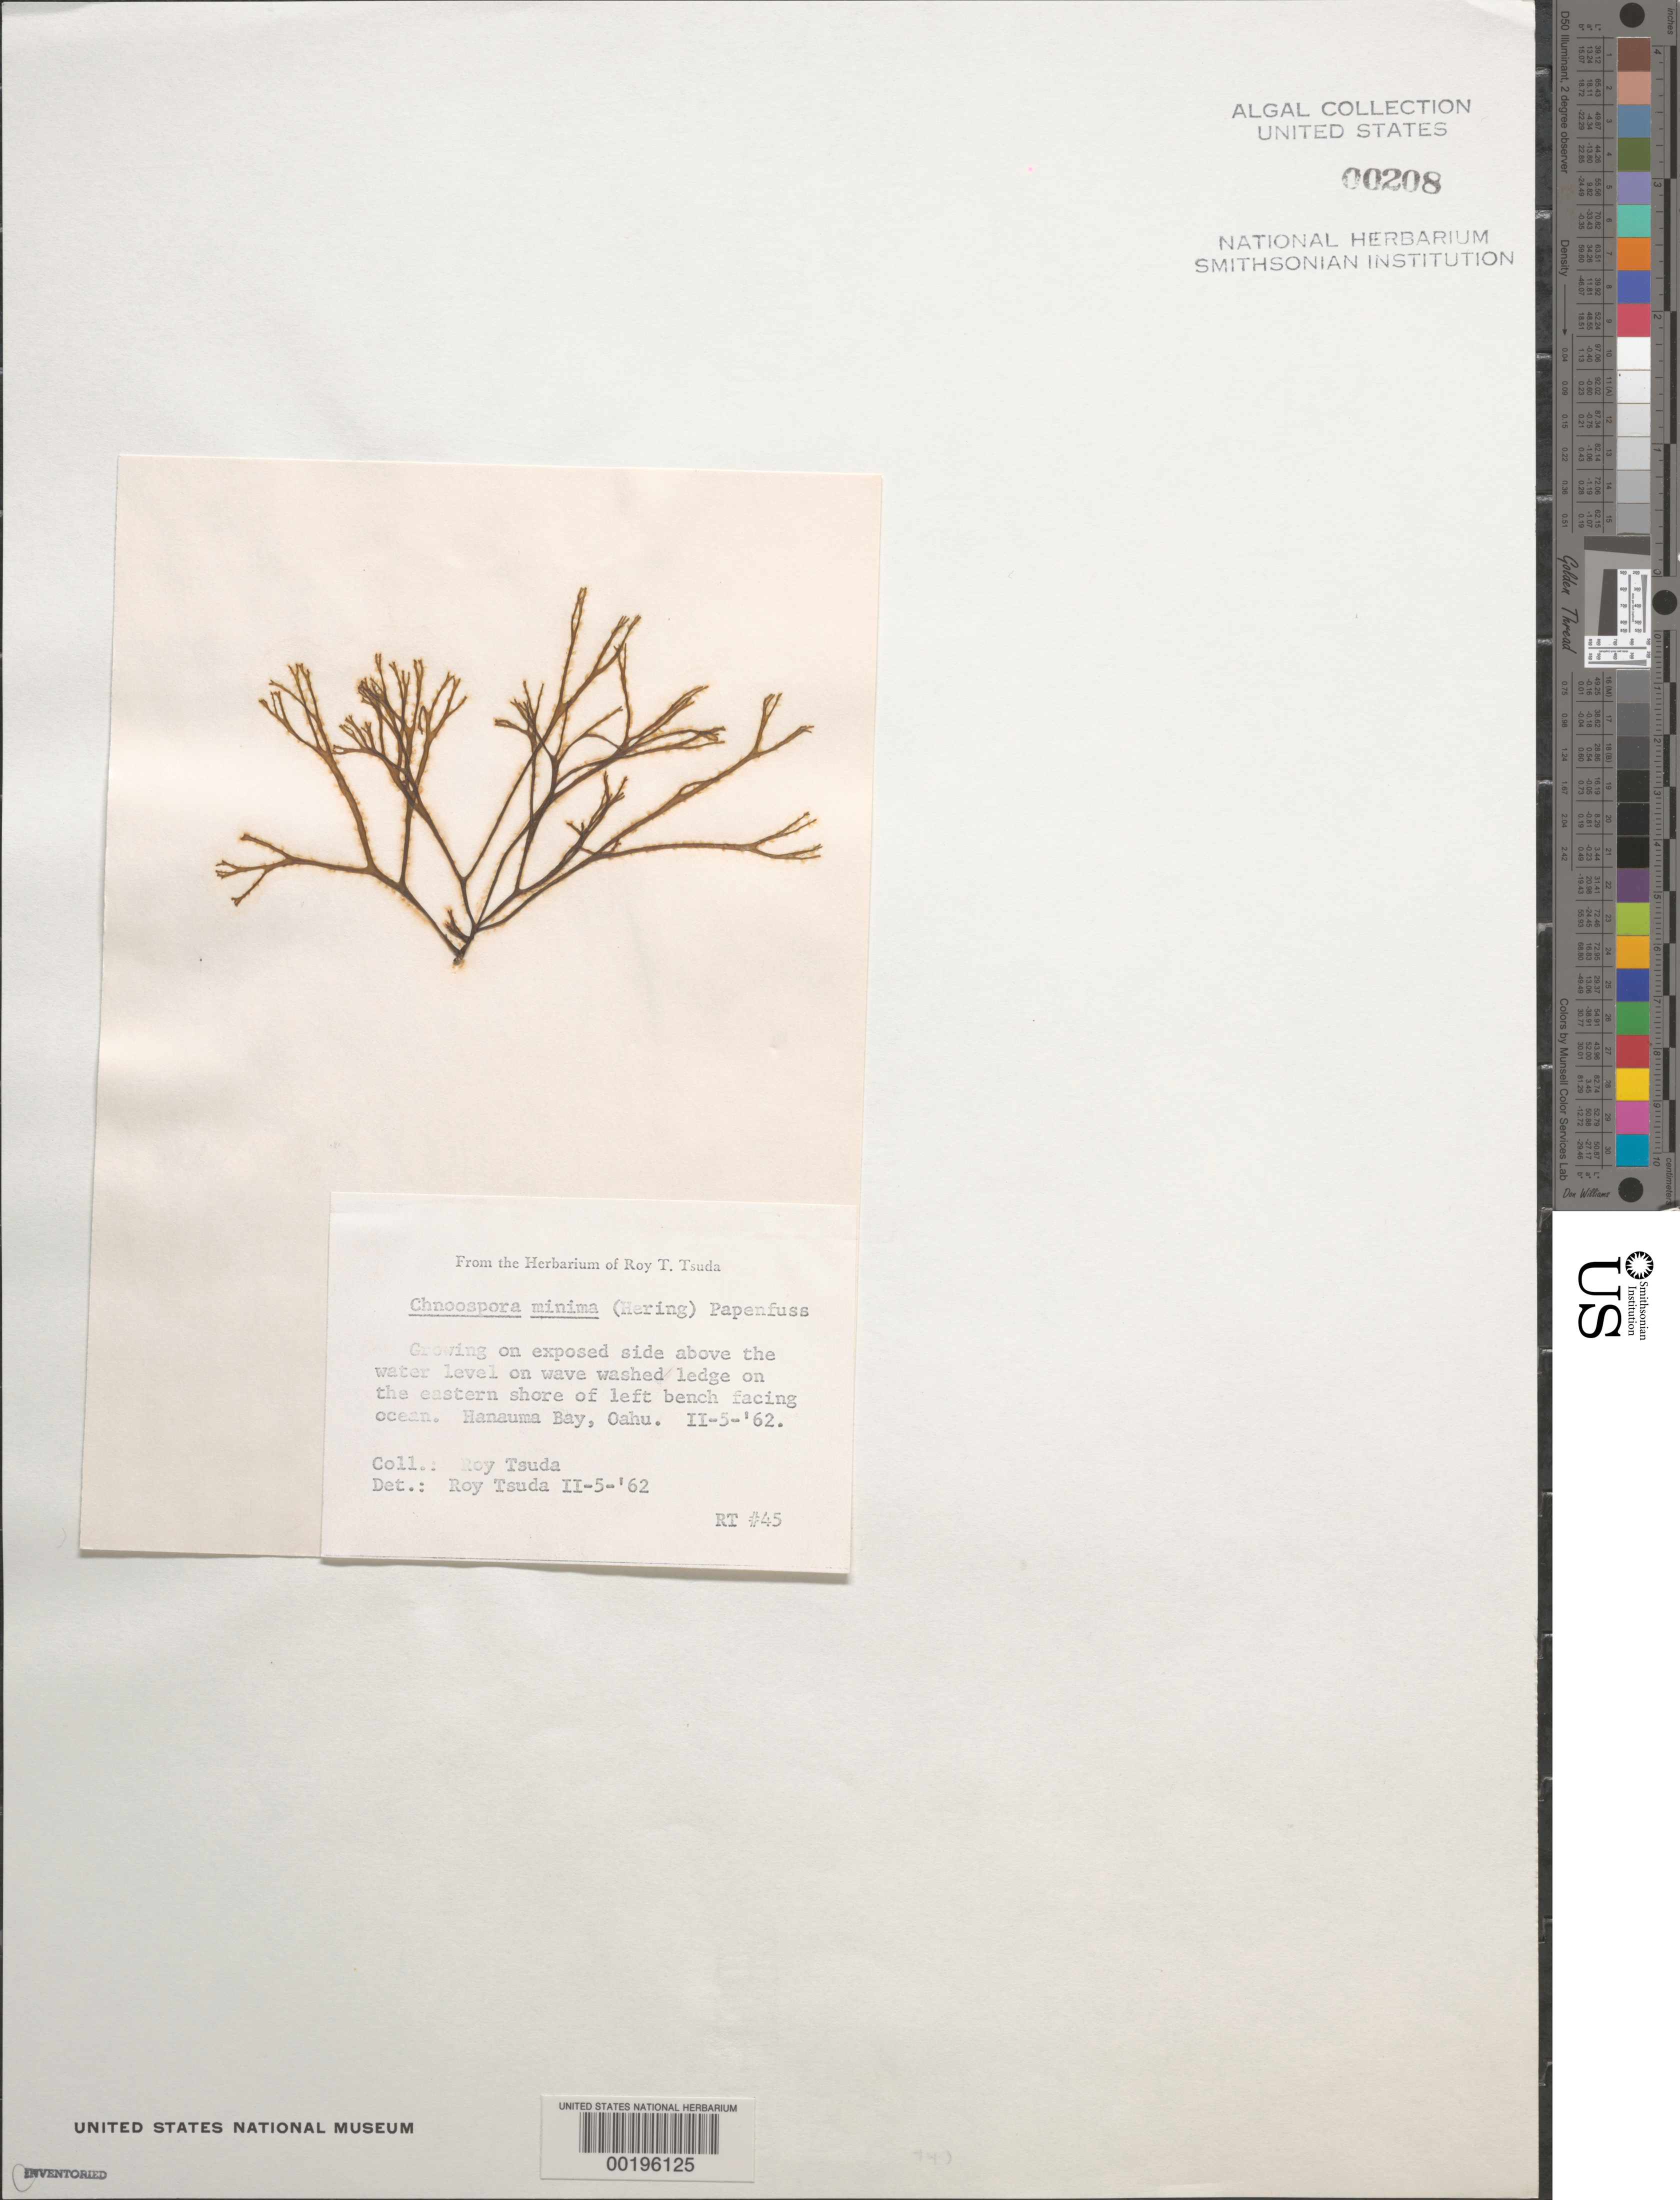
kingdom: Chromista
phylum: Ochrophyta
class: Phaeophyceae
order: Scytosiphonales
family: Scytosiphonaceae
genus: Chnoospora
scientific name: Chnoospora minima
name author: (Hering) Papenf.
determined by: Tsuda, R. T.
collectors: R. Tsuda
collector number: Rt 45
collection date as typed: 05 Feb 1962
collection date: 1962-02-05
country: United States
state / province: Hawaii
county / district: Honolulu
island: Oahu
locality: Hanauma Bay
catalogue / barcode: US 208